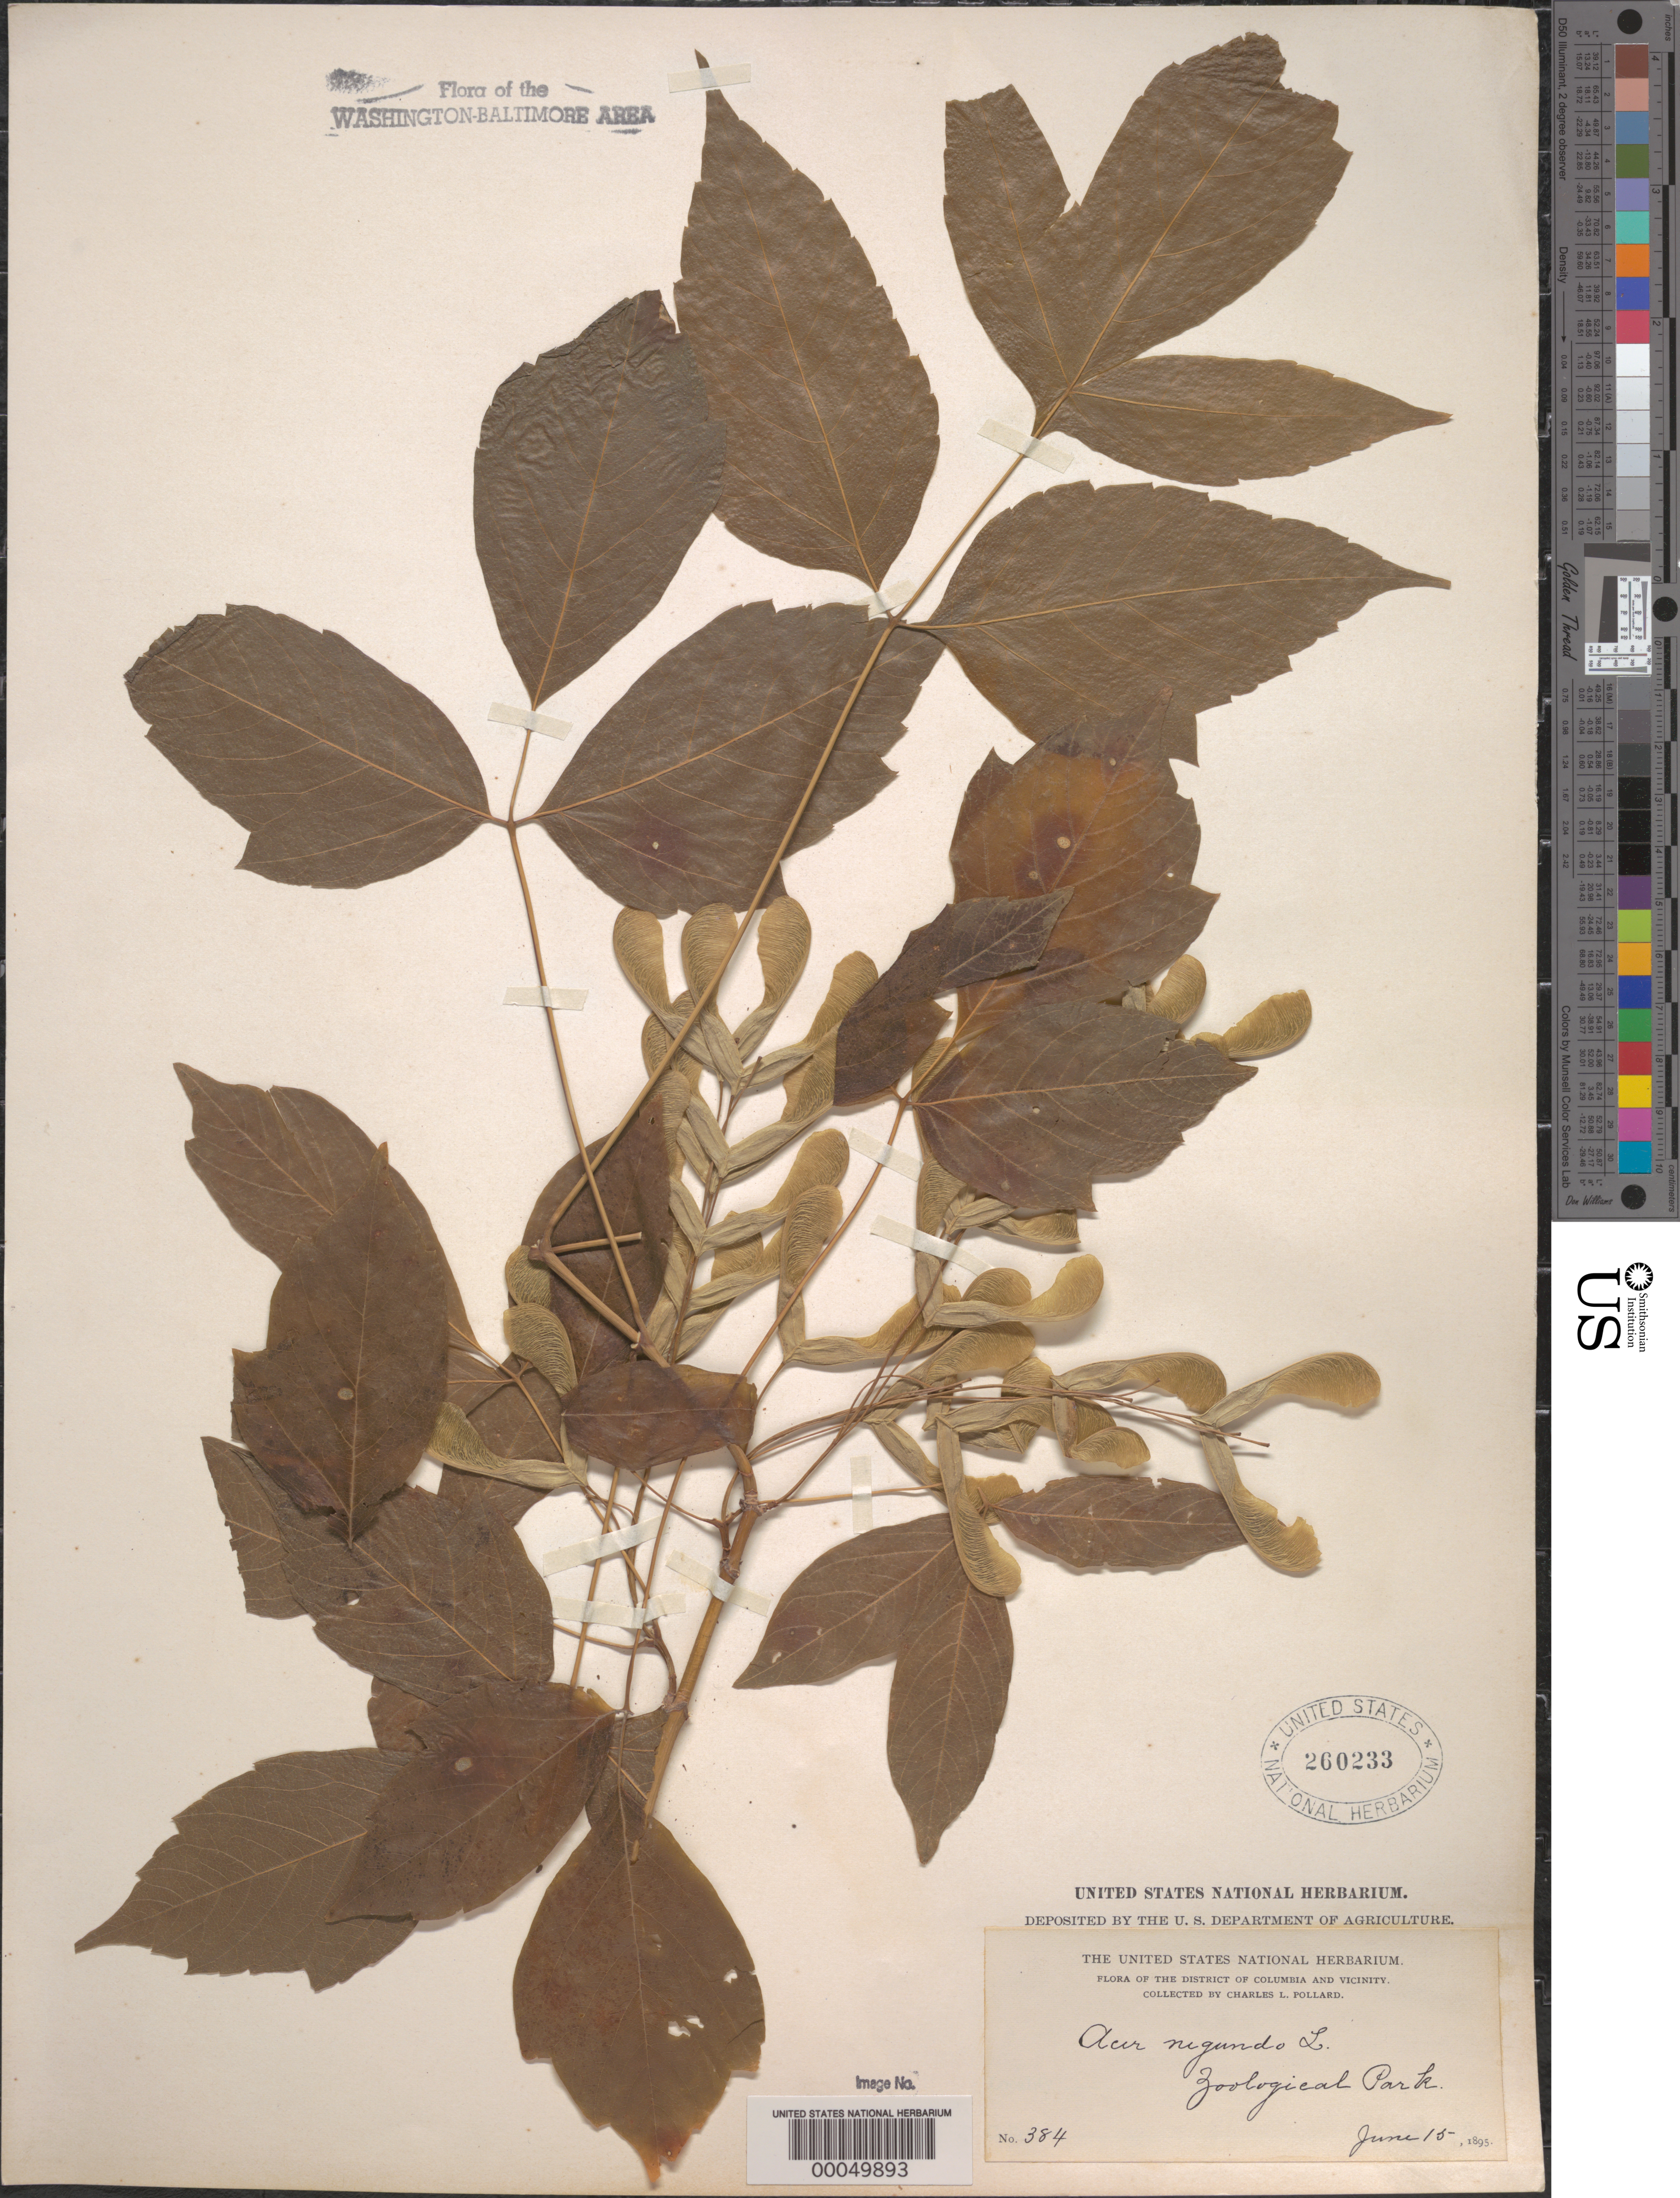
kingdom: Plantae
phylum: Tracheophyta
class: Magnoliopsida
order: Sapindales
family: Sapindaceae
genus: Acer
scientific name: Acer negundo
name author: L.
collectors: C. L. Pollard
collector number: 384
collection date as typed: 15 Jun 1895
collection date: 1895-06-15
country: United States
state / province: District of Columbia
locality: Zoological Park Rock Creek Park & vicinity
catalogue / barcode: US 260233